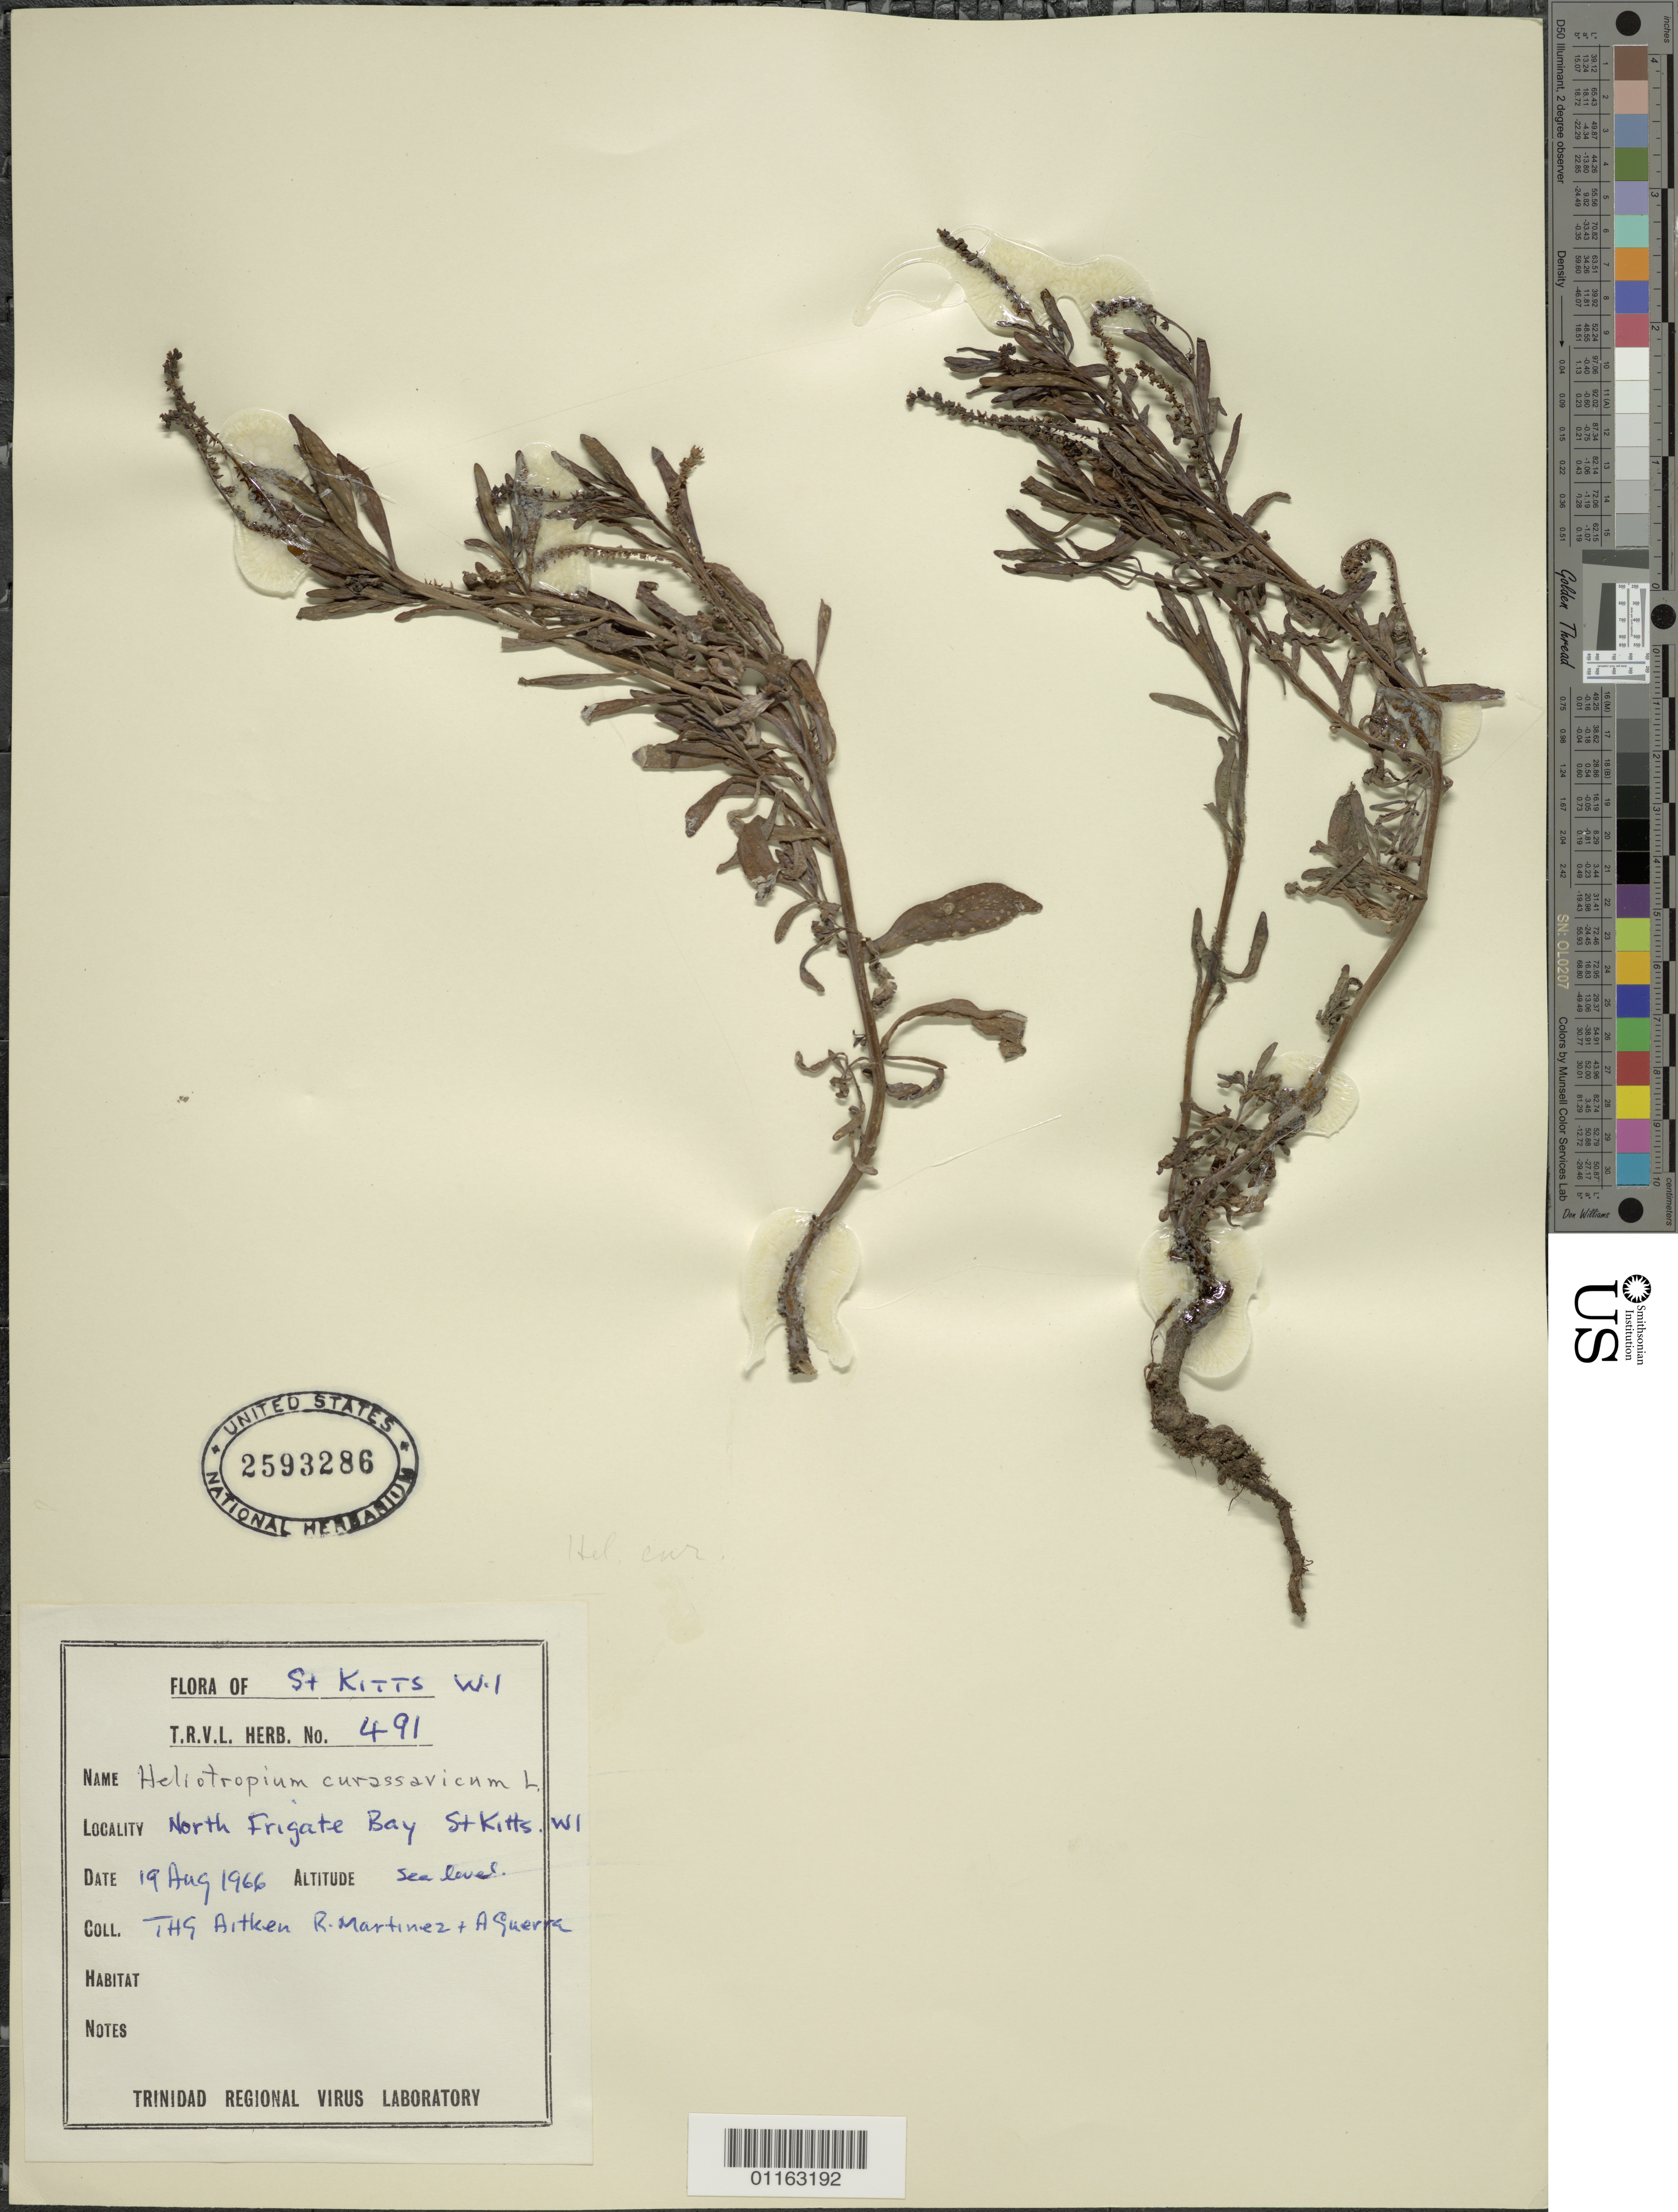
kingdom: Plantae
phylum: Tracheophyta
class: Magnoliopsida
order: Boraginales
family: Heliotropiaceae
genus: Heliotropium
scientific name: Heliotropium curassavicum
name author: L.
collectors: R. Martinez & A. Guerra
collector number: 491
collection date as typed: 19 Aug 1966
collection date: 1966-08-19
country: St. Christopher-Nevis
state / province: St. George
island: St. Christopher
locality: N Frigate Bay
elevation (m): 0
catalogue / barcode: US 2593286